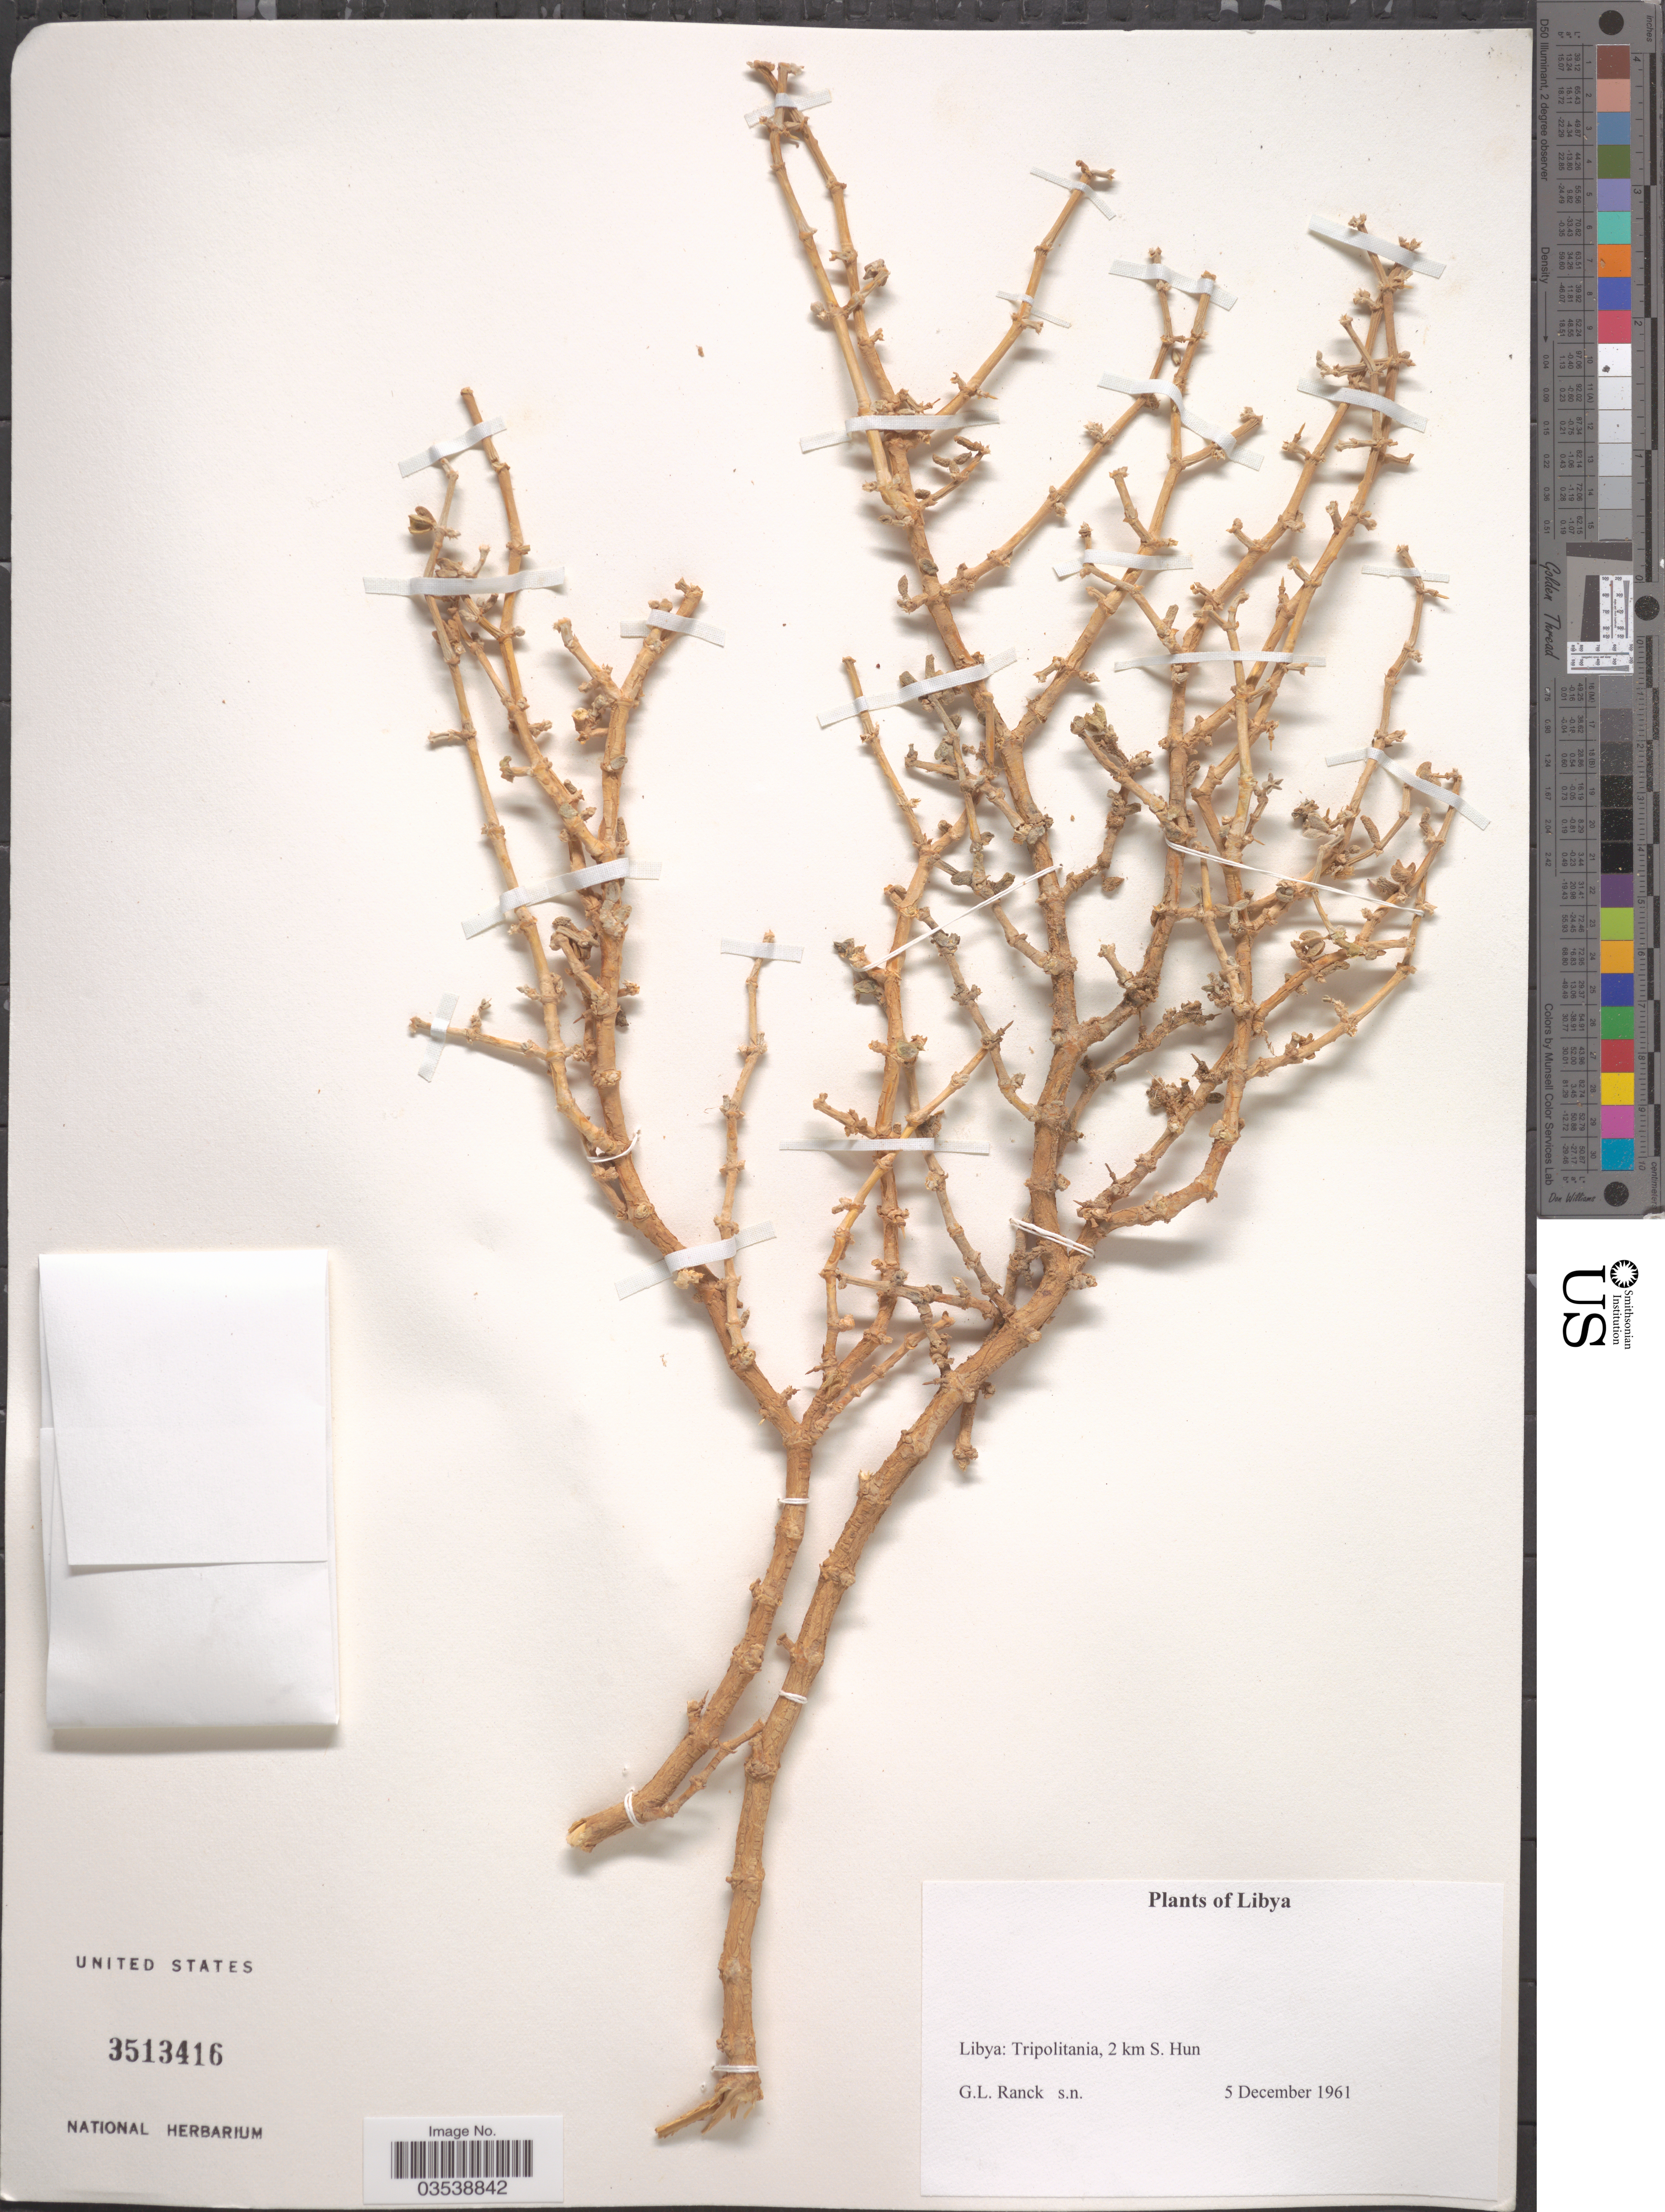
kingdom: Plantae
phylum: Tracheophyta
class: Magnoliopsida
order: Caryophyllales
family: Amaranthaceae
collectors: G. Ranck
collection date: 1961-12-05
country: Libya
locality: Tripolitania, 2 km S. Hun.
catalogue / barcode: US 3513416